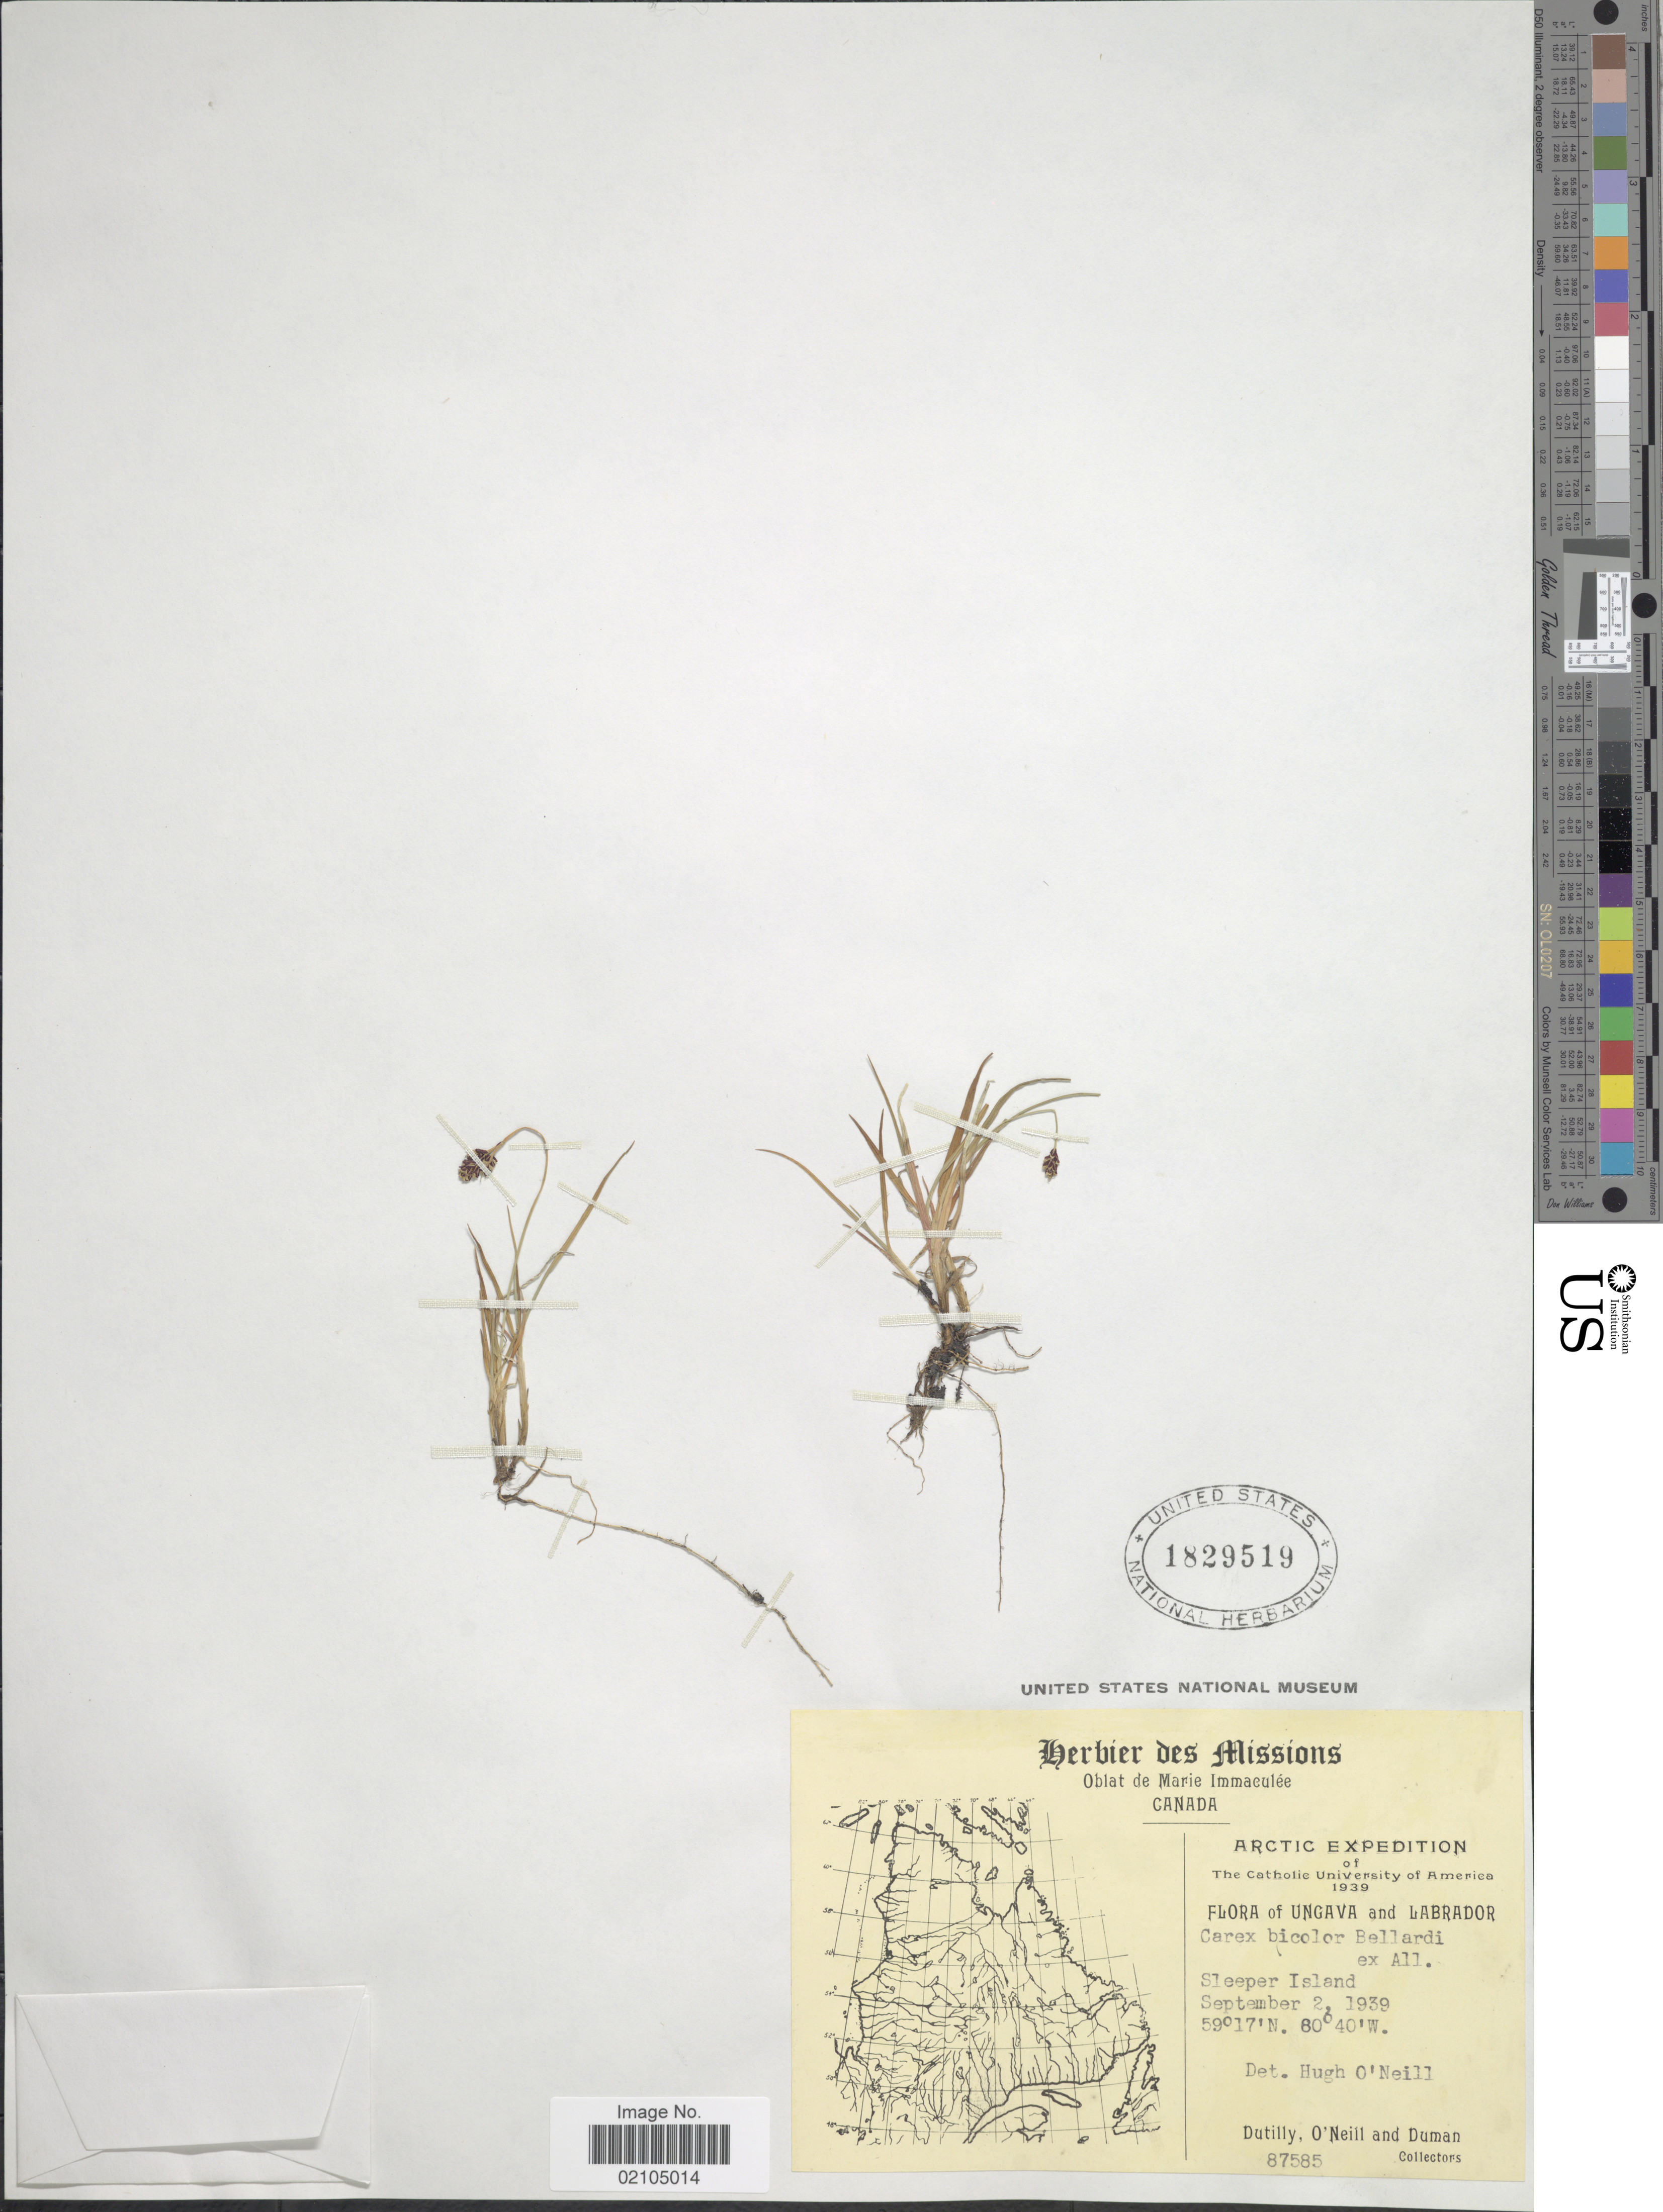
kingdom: Plantae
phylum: Tracheophyta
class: Liliopsida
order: Poales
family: Cyperaceae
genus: Carex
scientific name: Carex bicolor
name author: Bellardi ex All.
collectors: -. Dutilly, O' Neill & -. Duman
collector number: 87585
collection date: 1939-09-02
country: Canada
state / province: Newfoundland and Labrador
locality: Arctic. Ungava and Labrador. Sleeper Island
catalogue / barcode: US 1829519